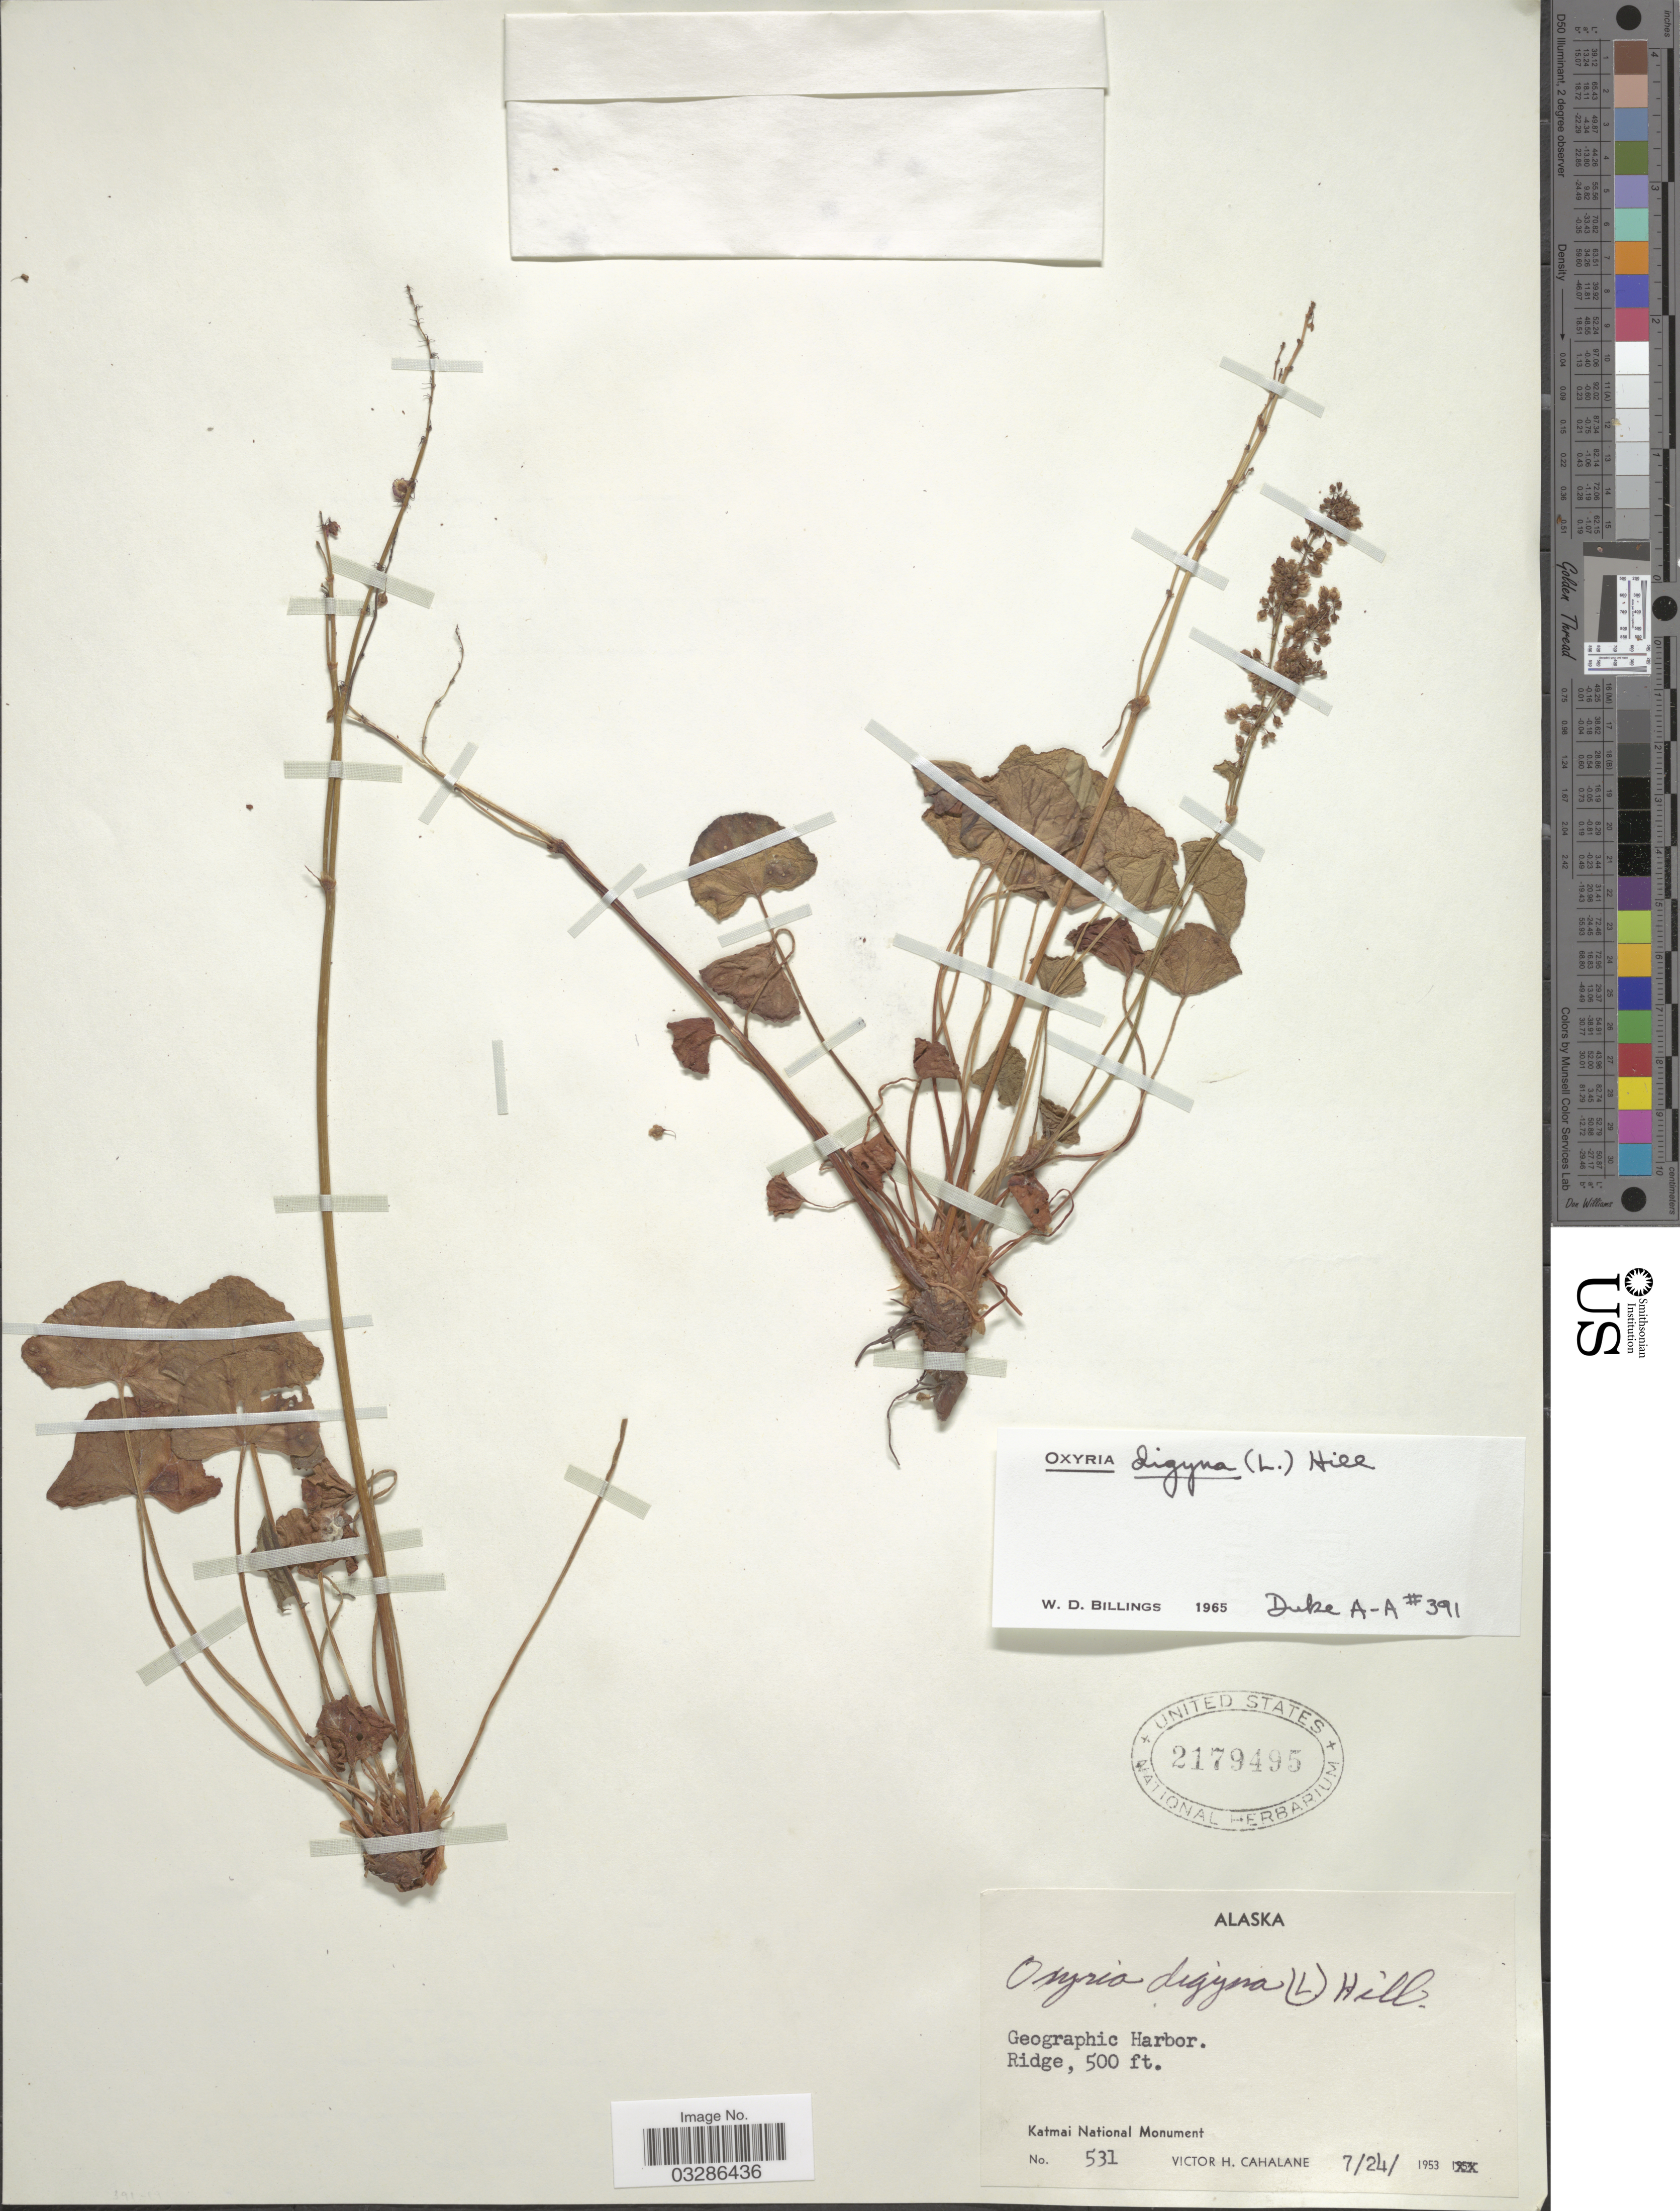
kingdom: Plantae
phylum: Tracheophyta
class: Magnoliopsida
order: Caryophyllales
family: Polygonaceae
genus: Oxyria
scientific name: Oxyria digyna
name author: (L.) Hill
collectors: V. Cahalane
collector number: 531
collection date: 1953-07-24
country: United States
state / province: Alaska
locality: Geographic Harbor. Katmai National Monument.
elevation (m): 152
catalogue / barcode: US 2179495